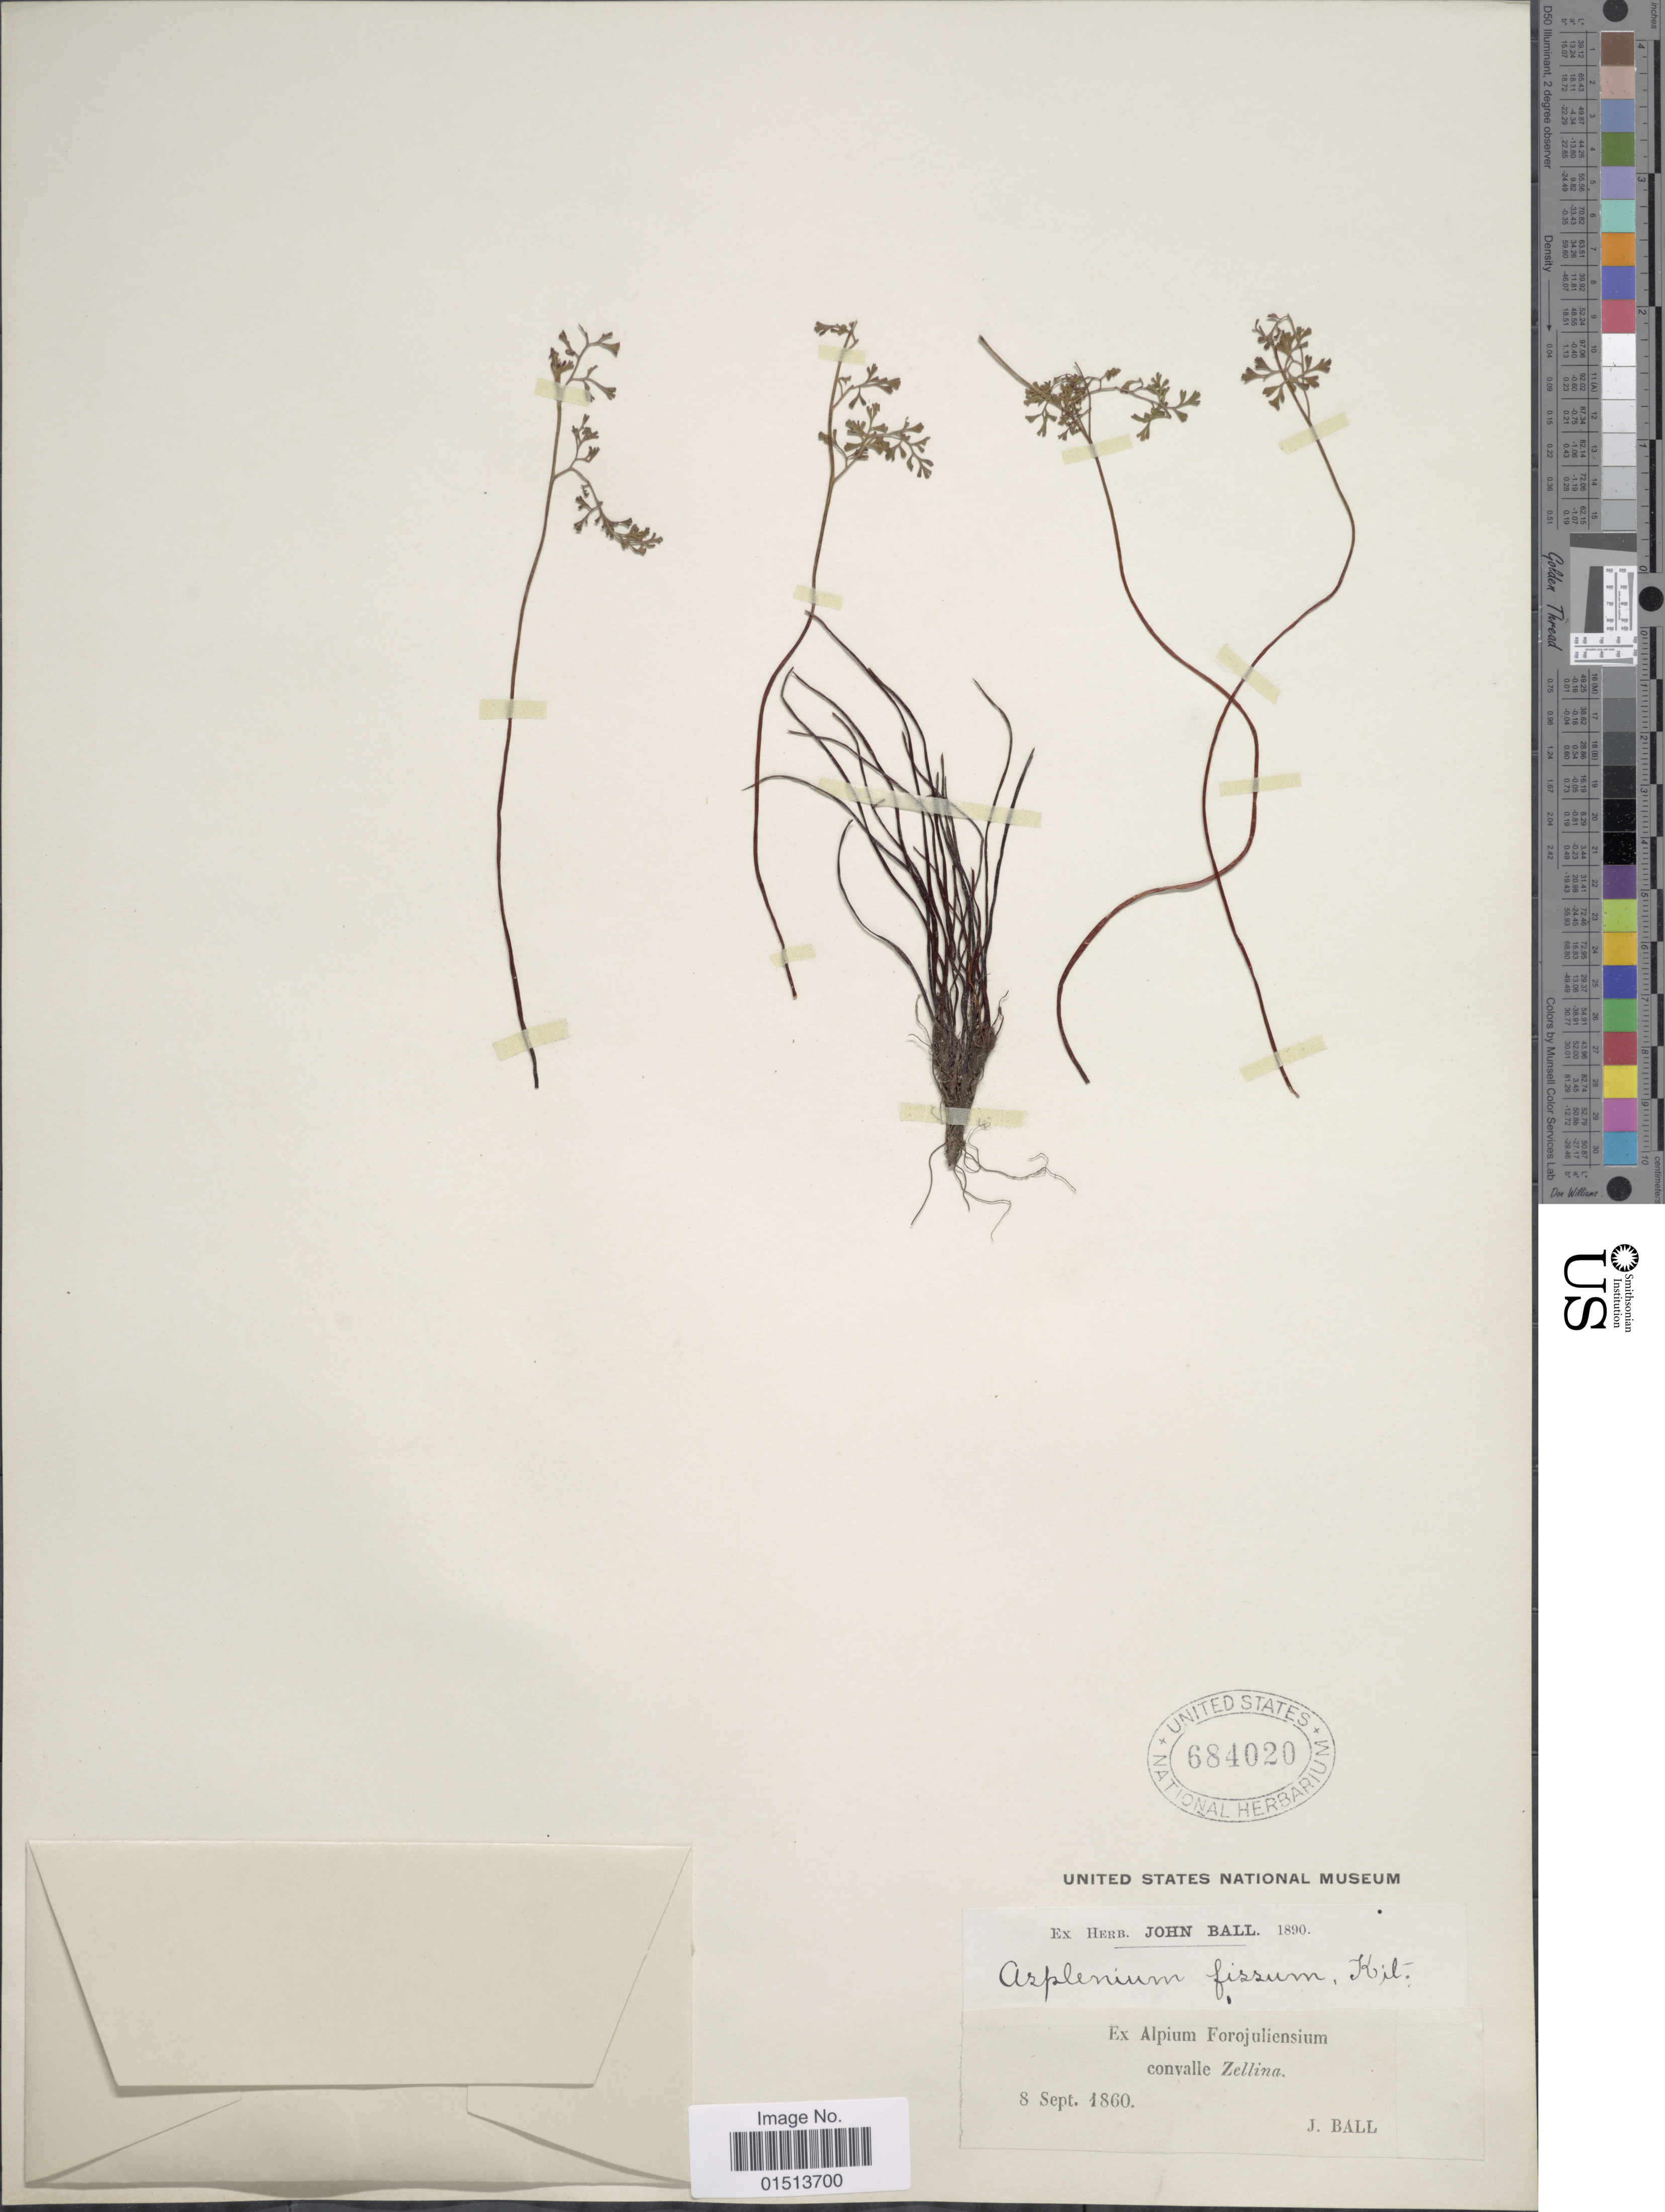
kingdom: Plantae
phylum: Tracheophyta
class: Polypodiopsida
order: Polypodiales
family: Aspleniaceae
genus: Asplenium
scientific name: Asplenium fissum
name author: Willd.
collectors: J. Ball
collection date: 1860-09-08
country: Italy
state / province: Friuli-Venezia Giulia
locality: Convalle Zellina.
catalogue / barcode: US 684020